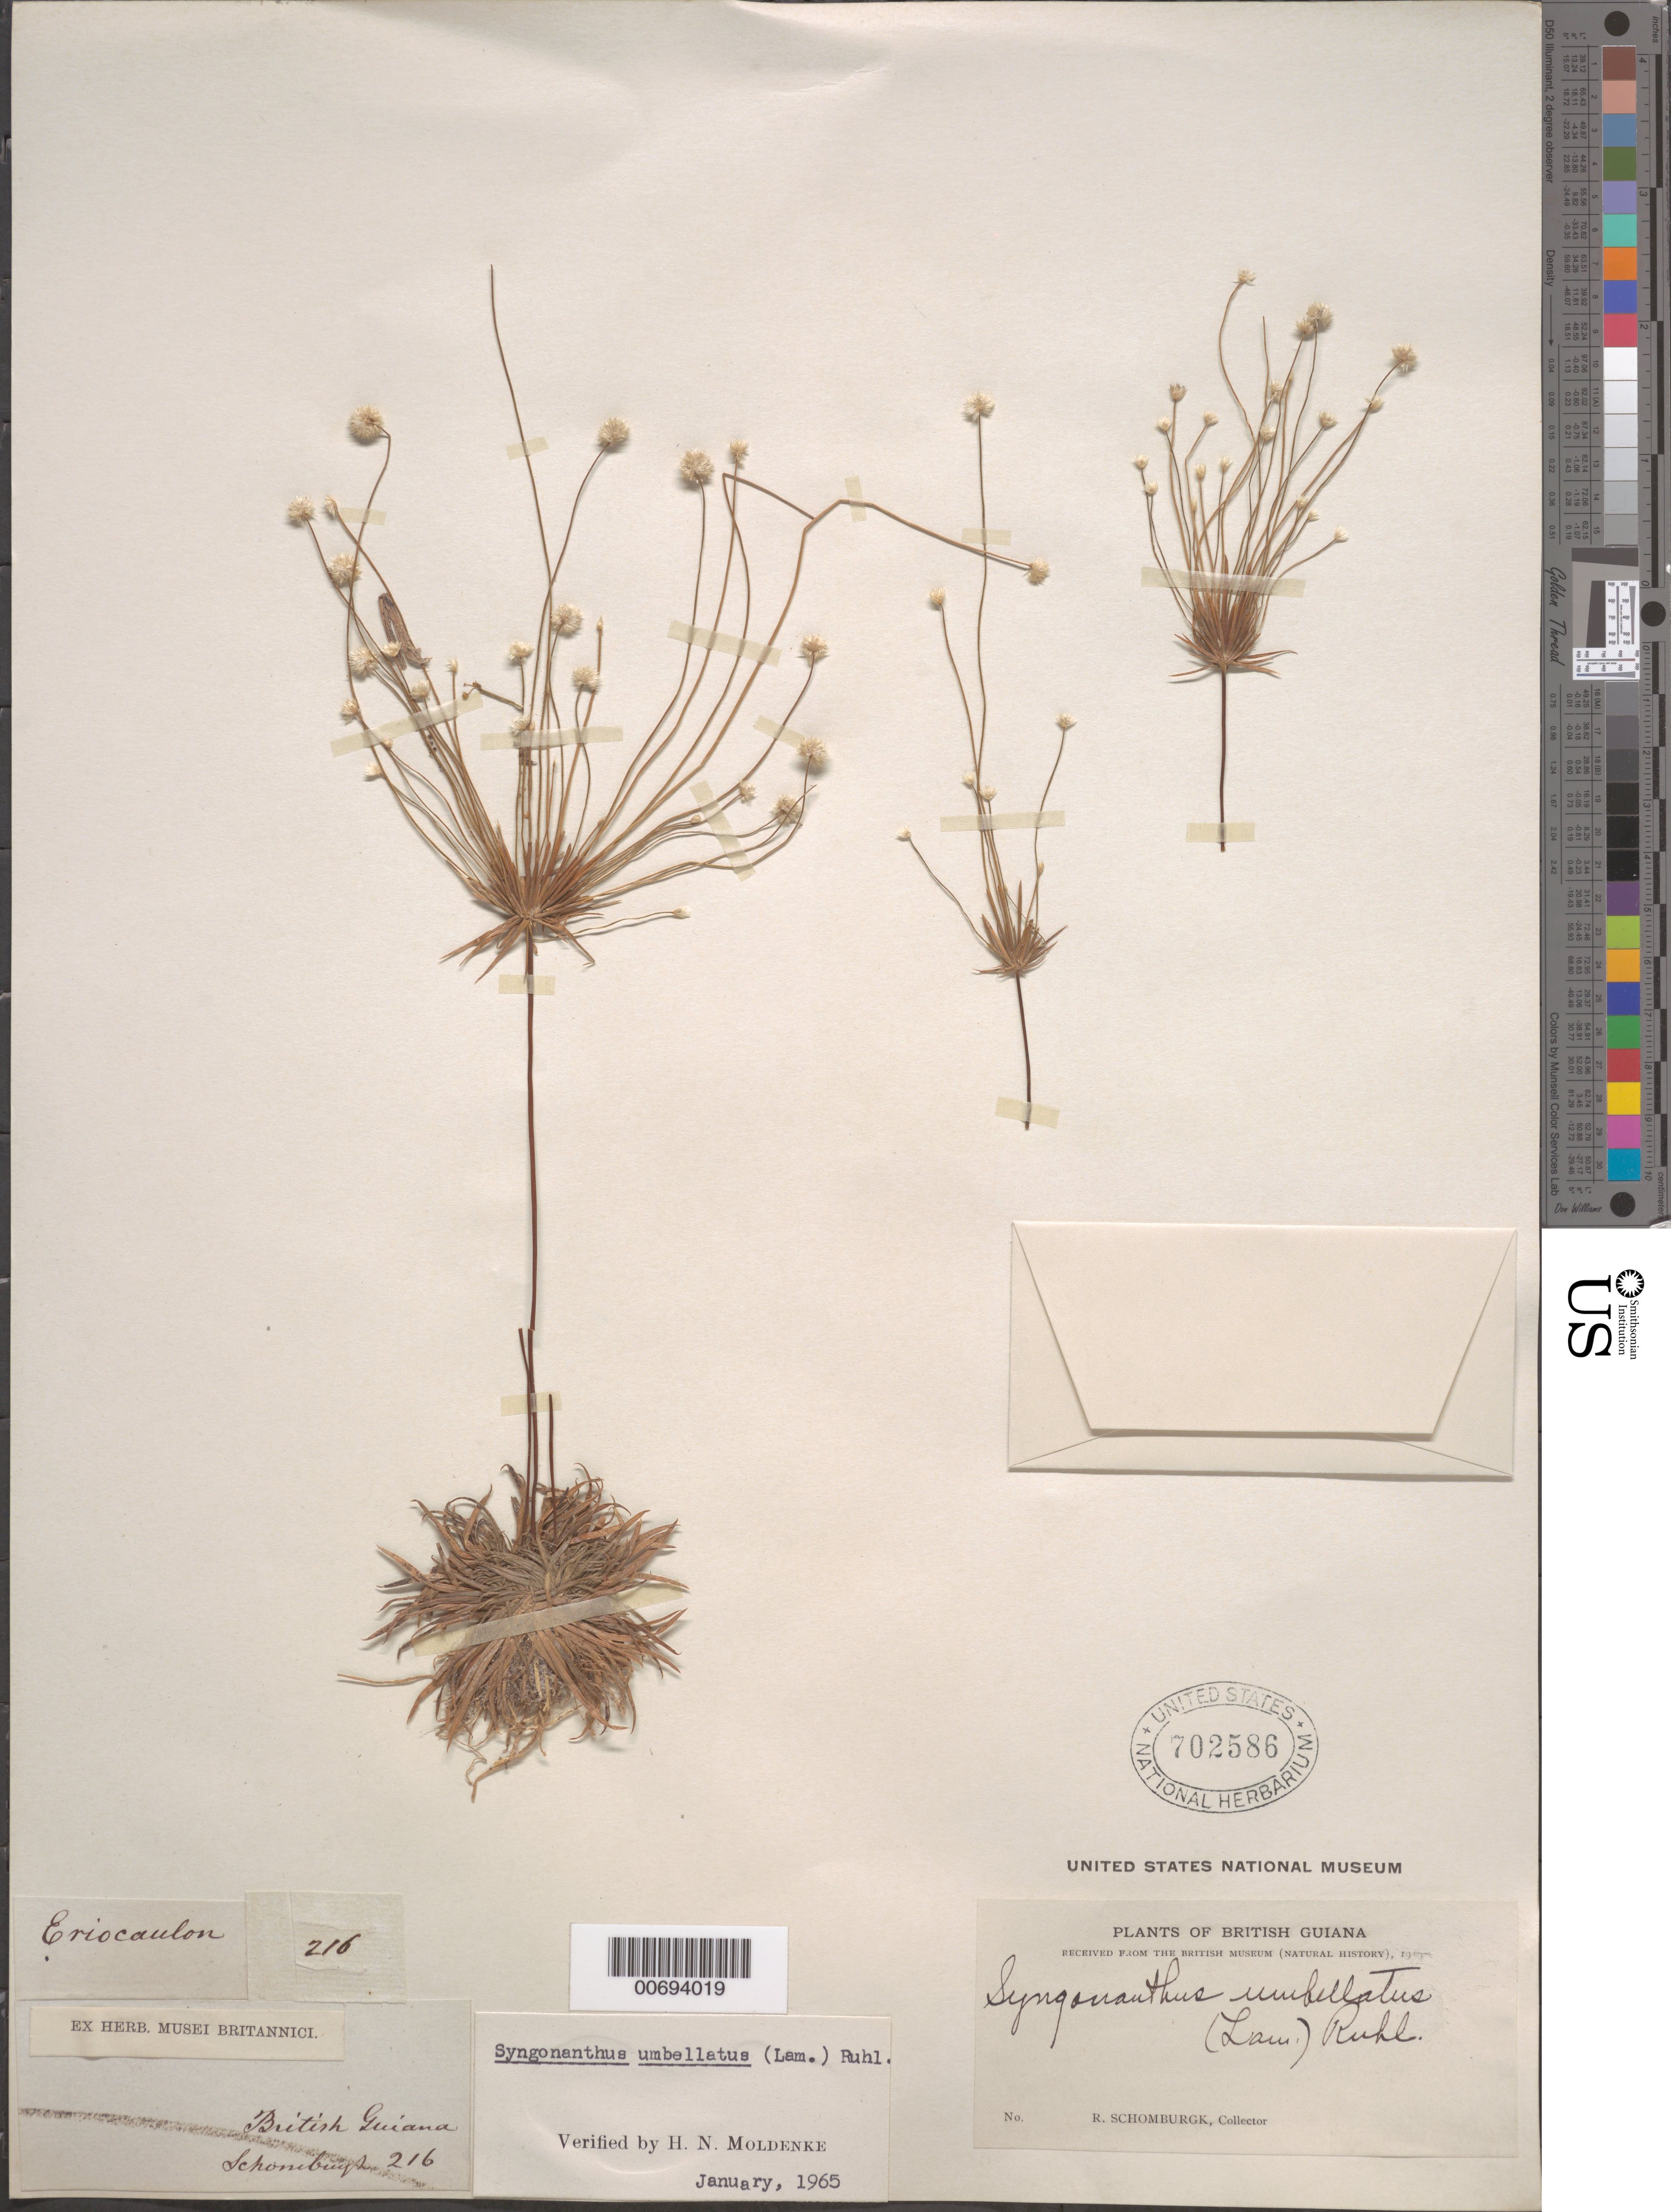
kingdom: Plantae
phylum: Tracheophyta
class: Liliopsida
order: Poales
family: Eriocaulaceae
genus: Syngonanthus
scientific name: Syngonanthus umbellatus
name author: (Lam.) Ruhland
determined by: Moldenke, H. N.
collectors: -- Schomburgk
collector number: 216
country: Guyana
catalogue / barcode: US 702586